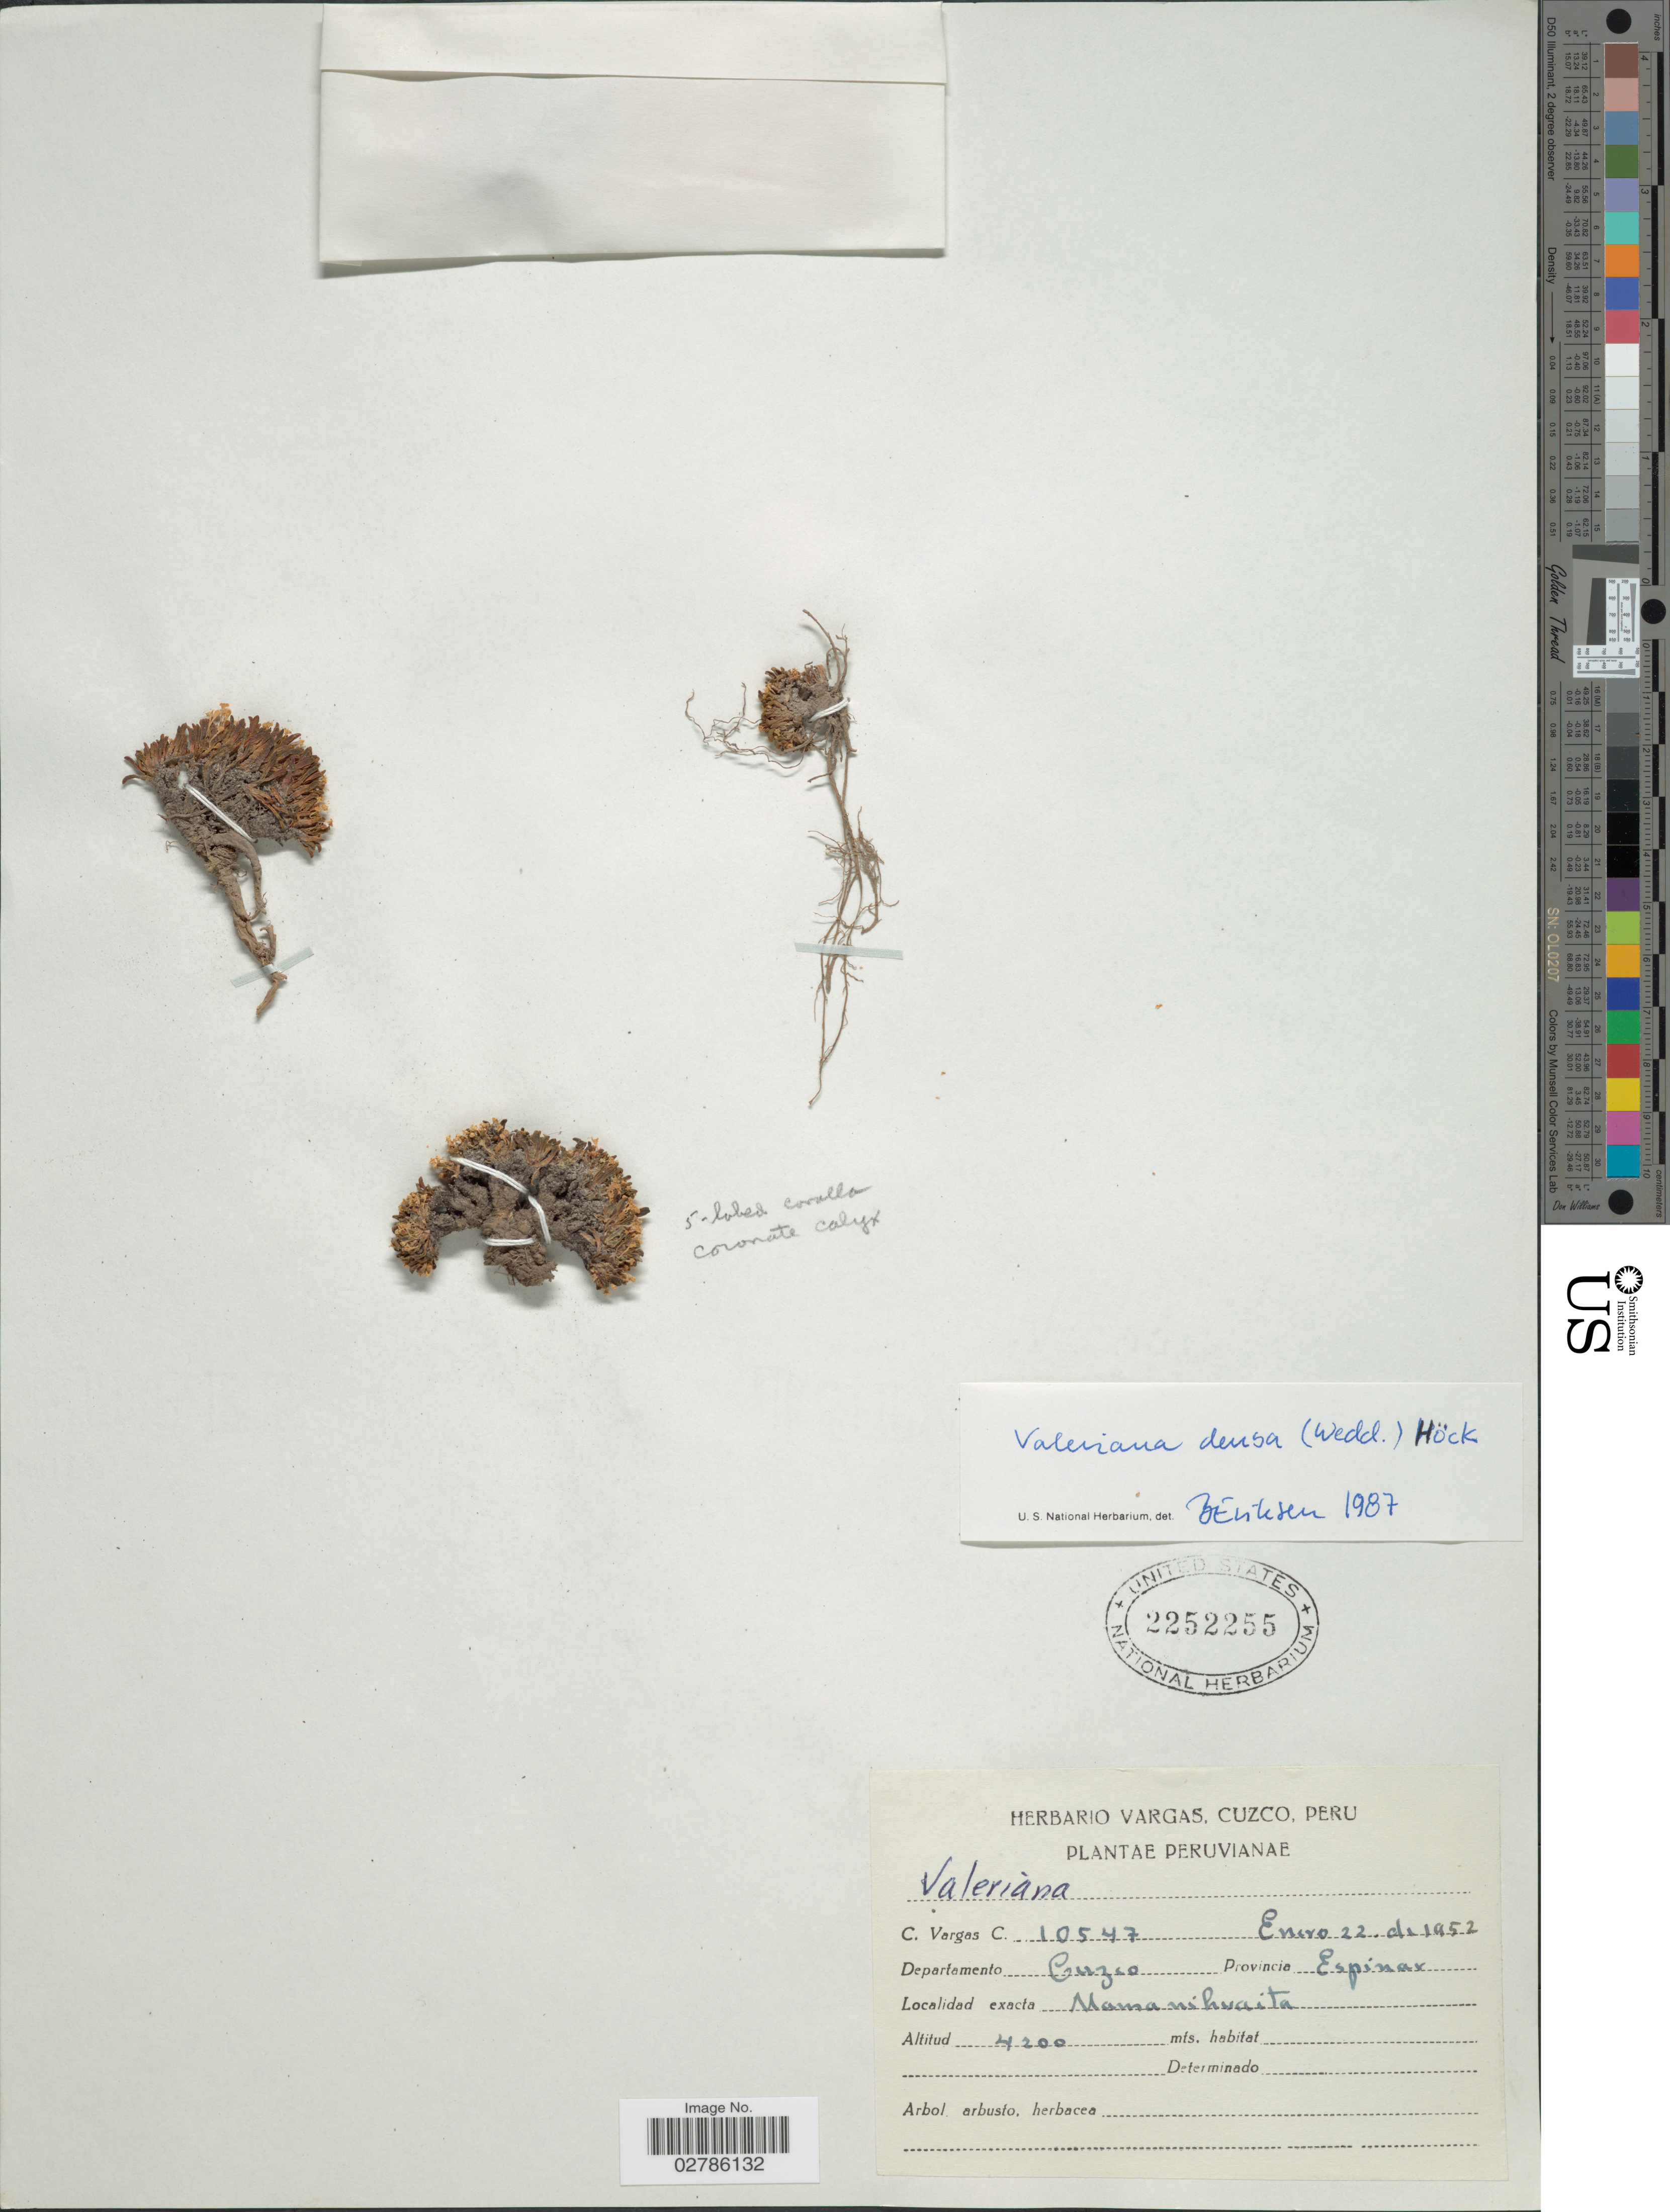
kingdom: Plantae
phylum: Tracheophyta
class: Magnoliopsida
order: Dipsacales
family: Caprifoliaceae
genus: Phyllactis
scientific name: Phyllactis densa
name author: Wedd.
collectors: C. Vargas Calderón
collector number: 10547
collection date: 1952-01-22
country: Peru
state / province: Cusco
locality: Departamento Cuzco, Provincia Espinar. Mamanihuaita.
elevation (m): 4200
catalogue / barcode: US 2252255